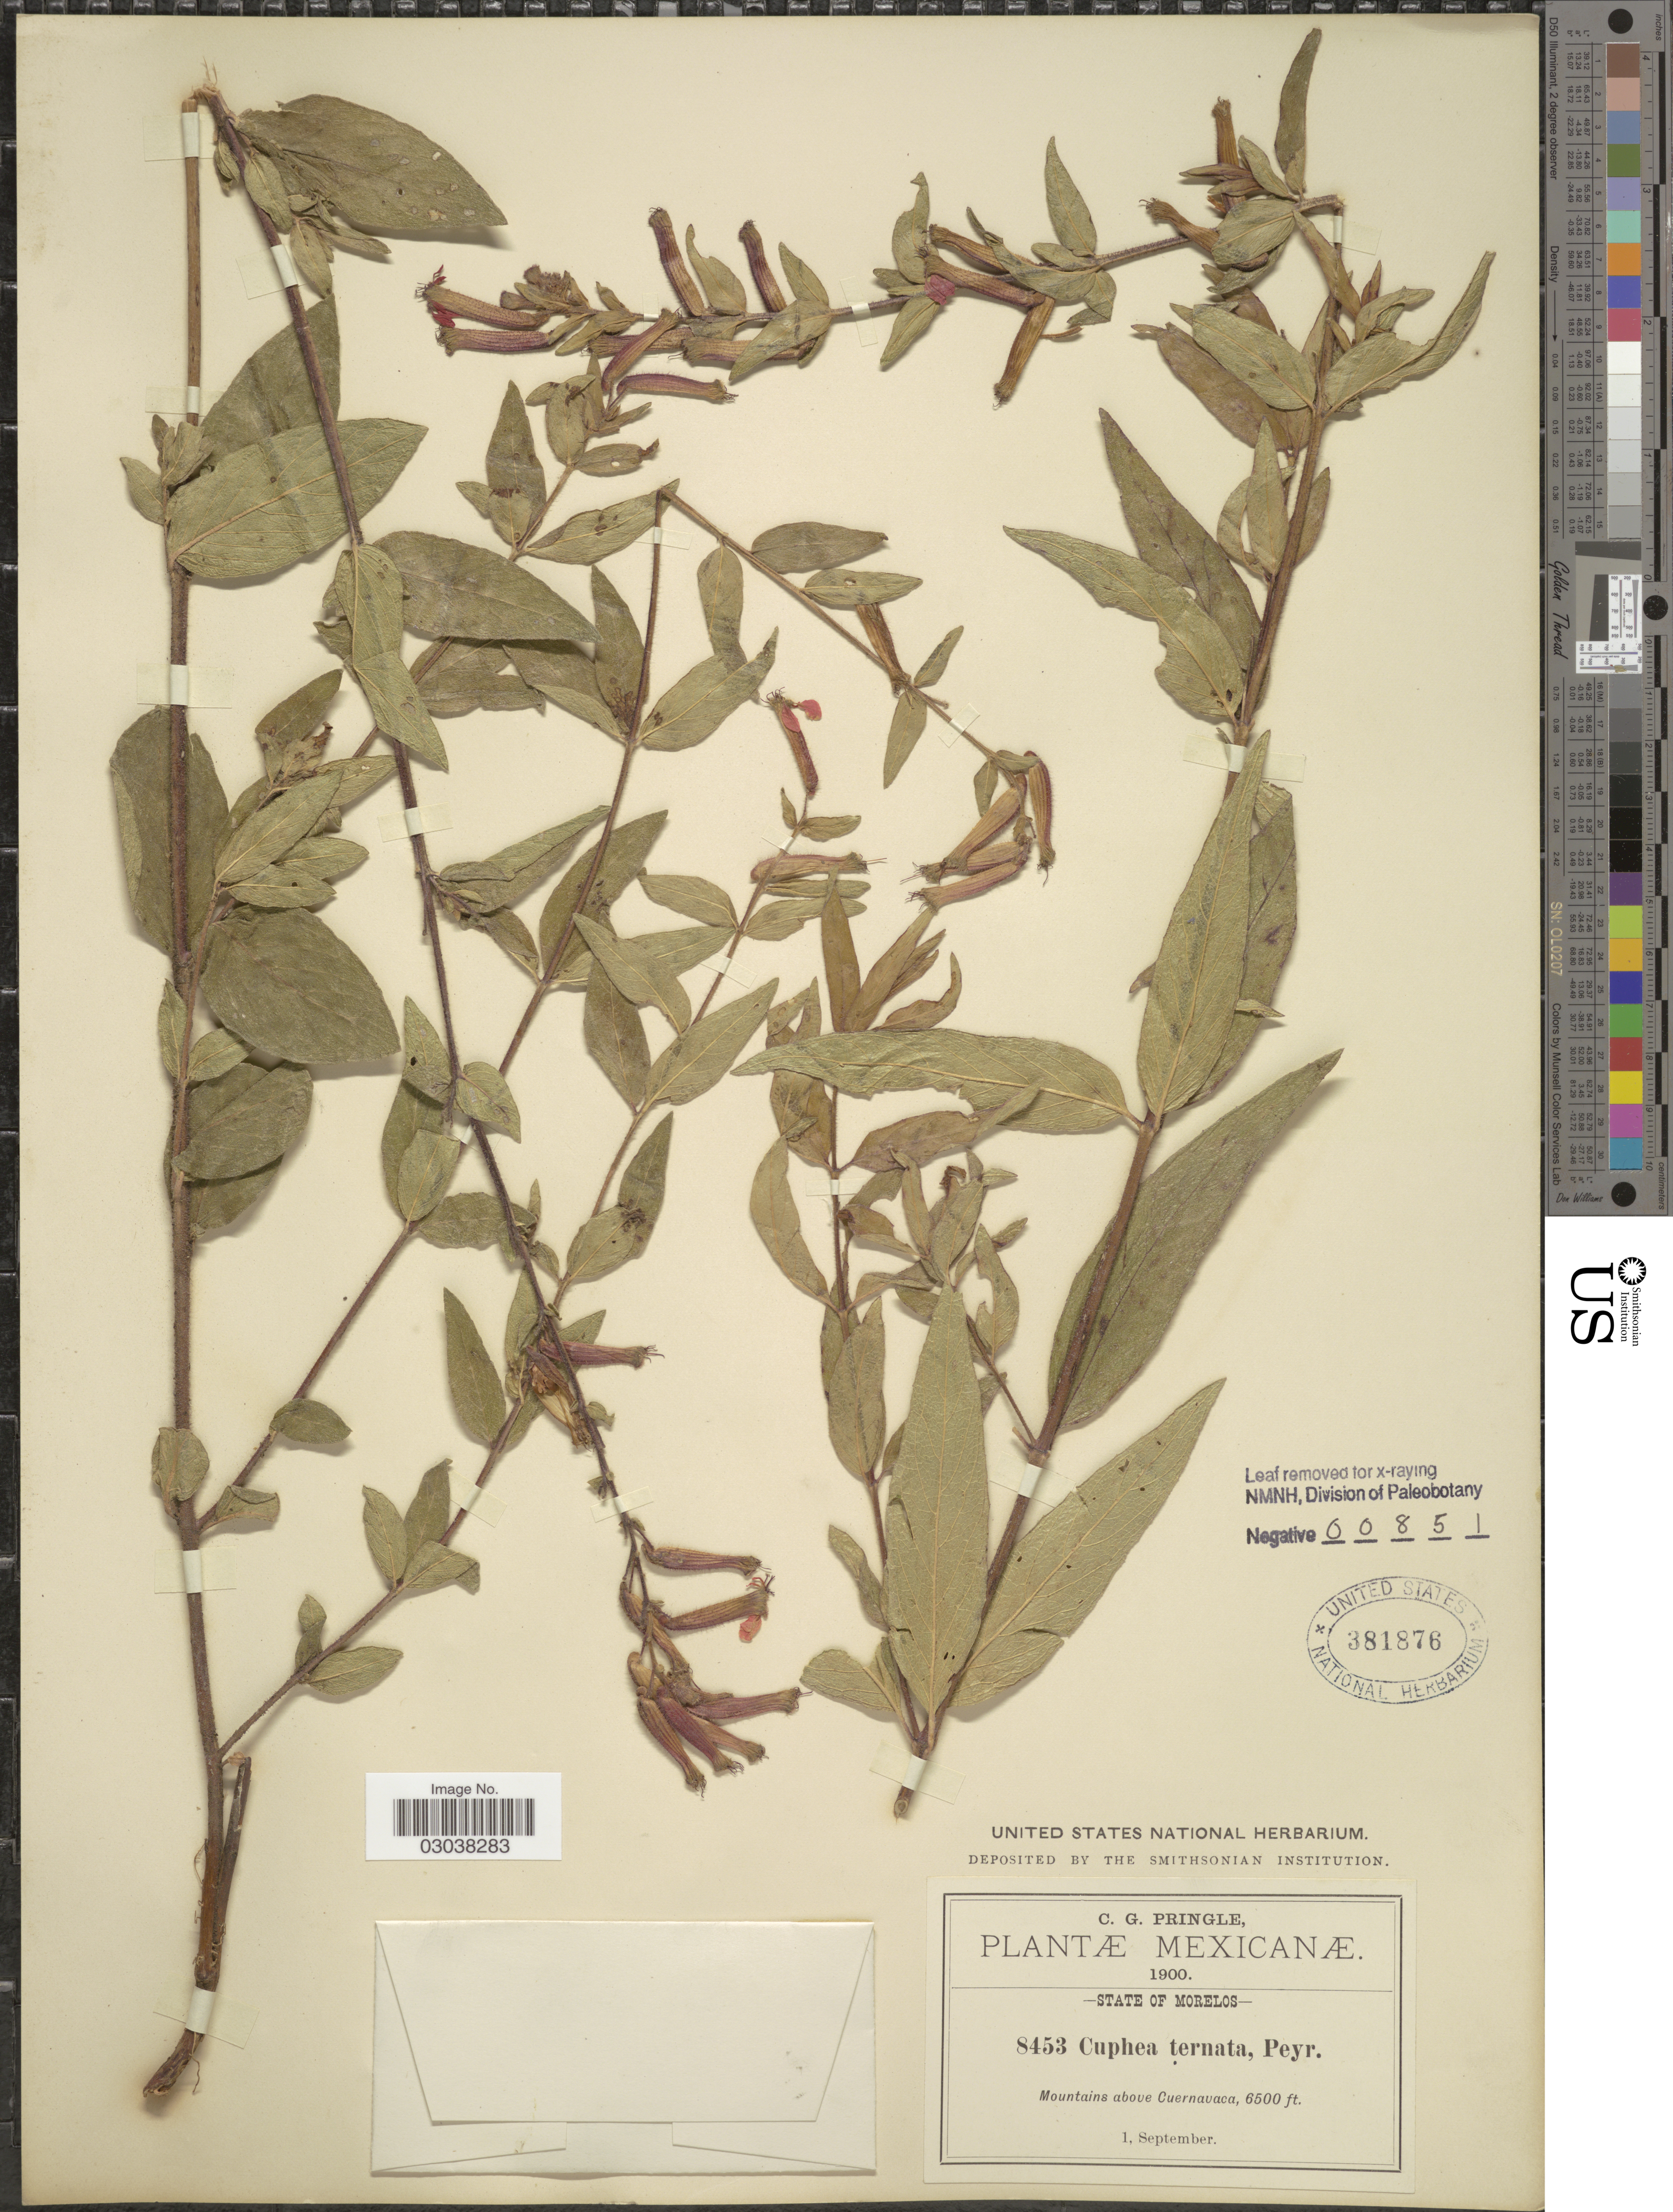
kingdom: Plantae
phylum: Tracheophyta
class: Magnoliopsida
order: Myrtales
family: Lythraceae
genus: Cuphea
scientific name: Cuphea heterophylla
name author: Benth.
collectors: C. G. Pringle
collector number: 8453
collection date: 1900-09-01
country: Mexico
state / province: Morelos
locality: Mountains above Cuernavaca.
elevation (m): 1981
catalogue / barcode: US 381876